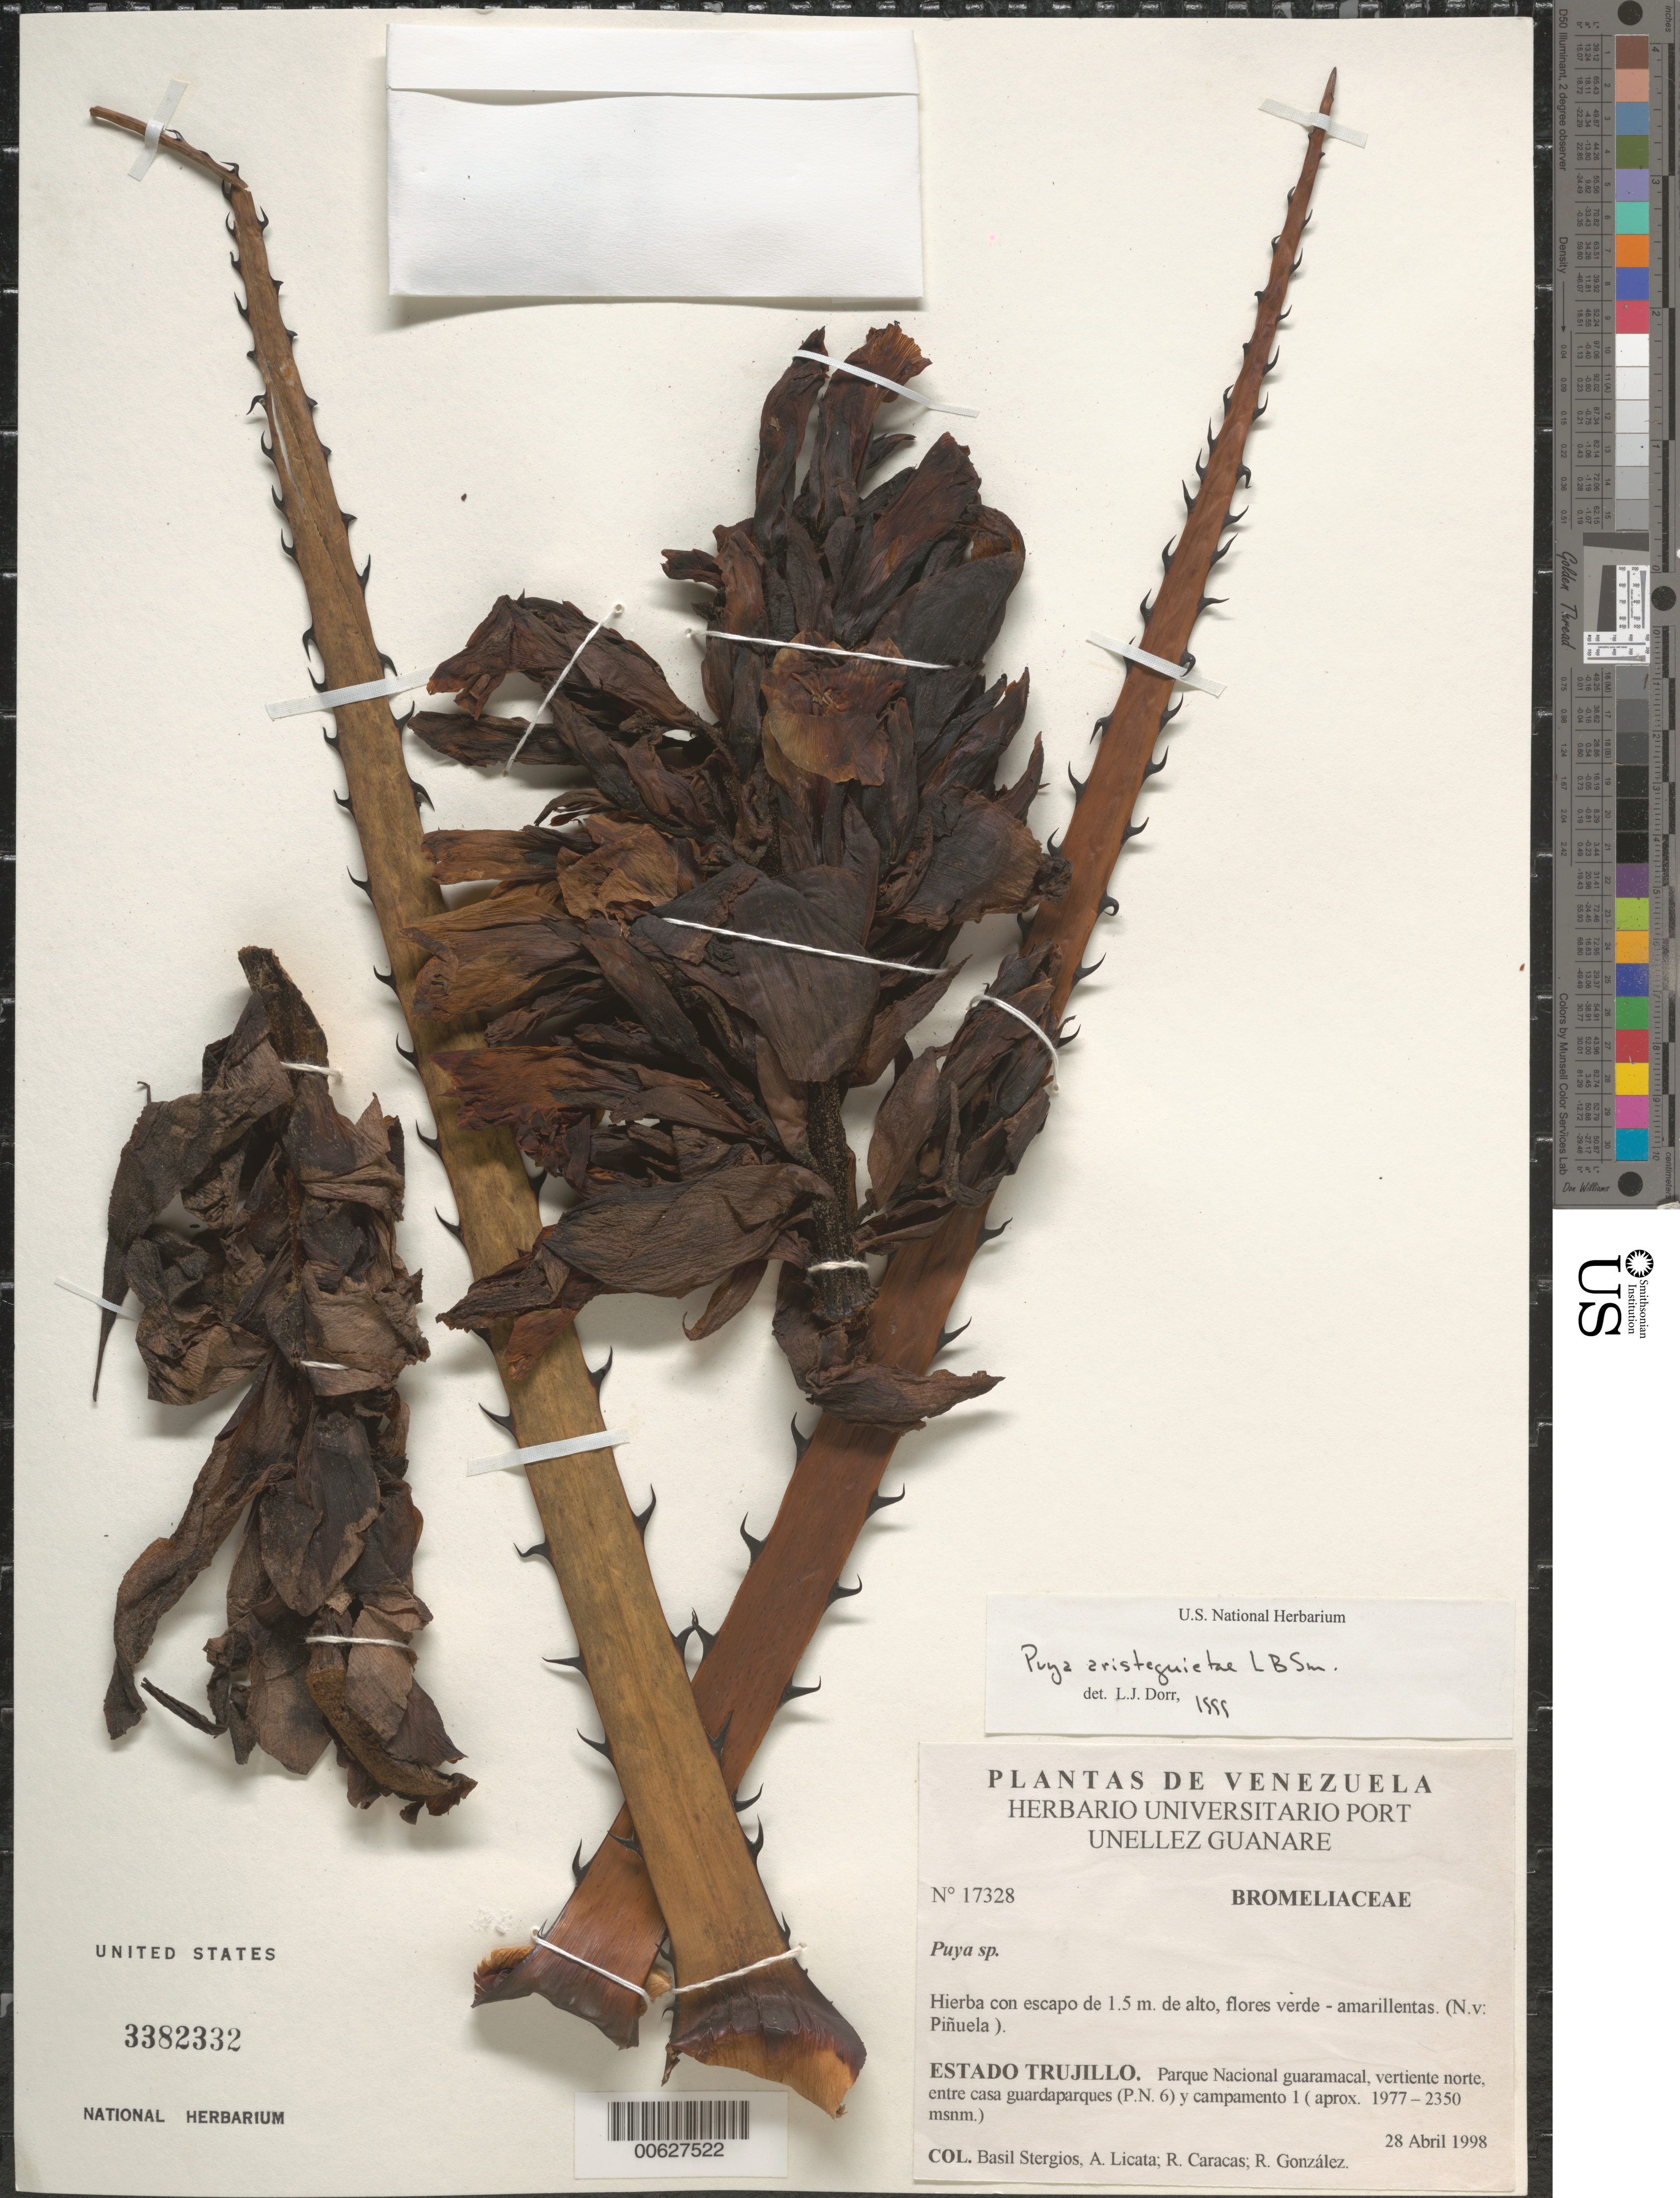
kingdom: Plantae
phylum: Tracheophyta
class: Liliopsida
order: Poales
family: Bromeliaceae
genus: Puya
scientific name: Puya aristeguietae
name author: L.B. Sm.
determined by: Dorr, L. J., (BOT), Smithsonian Institution - National Museum of Natural History (UNITED STATES)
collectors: B. G. Stergios, A. Licata, R. Caracas & R. González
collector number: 17328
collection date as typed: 28 Apr 1998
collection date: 1998-04-28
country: Venezuela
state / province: Trujillo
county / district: Boconó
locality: Parque Nacional Guaramacal, vertiente N, entre casa guardaparques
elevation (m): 1977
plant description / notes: Common name: Piñuela; MO, PORT, US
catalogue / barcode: US 3382332